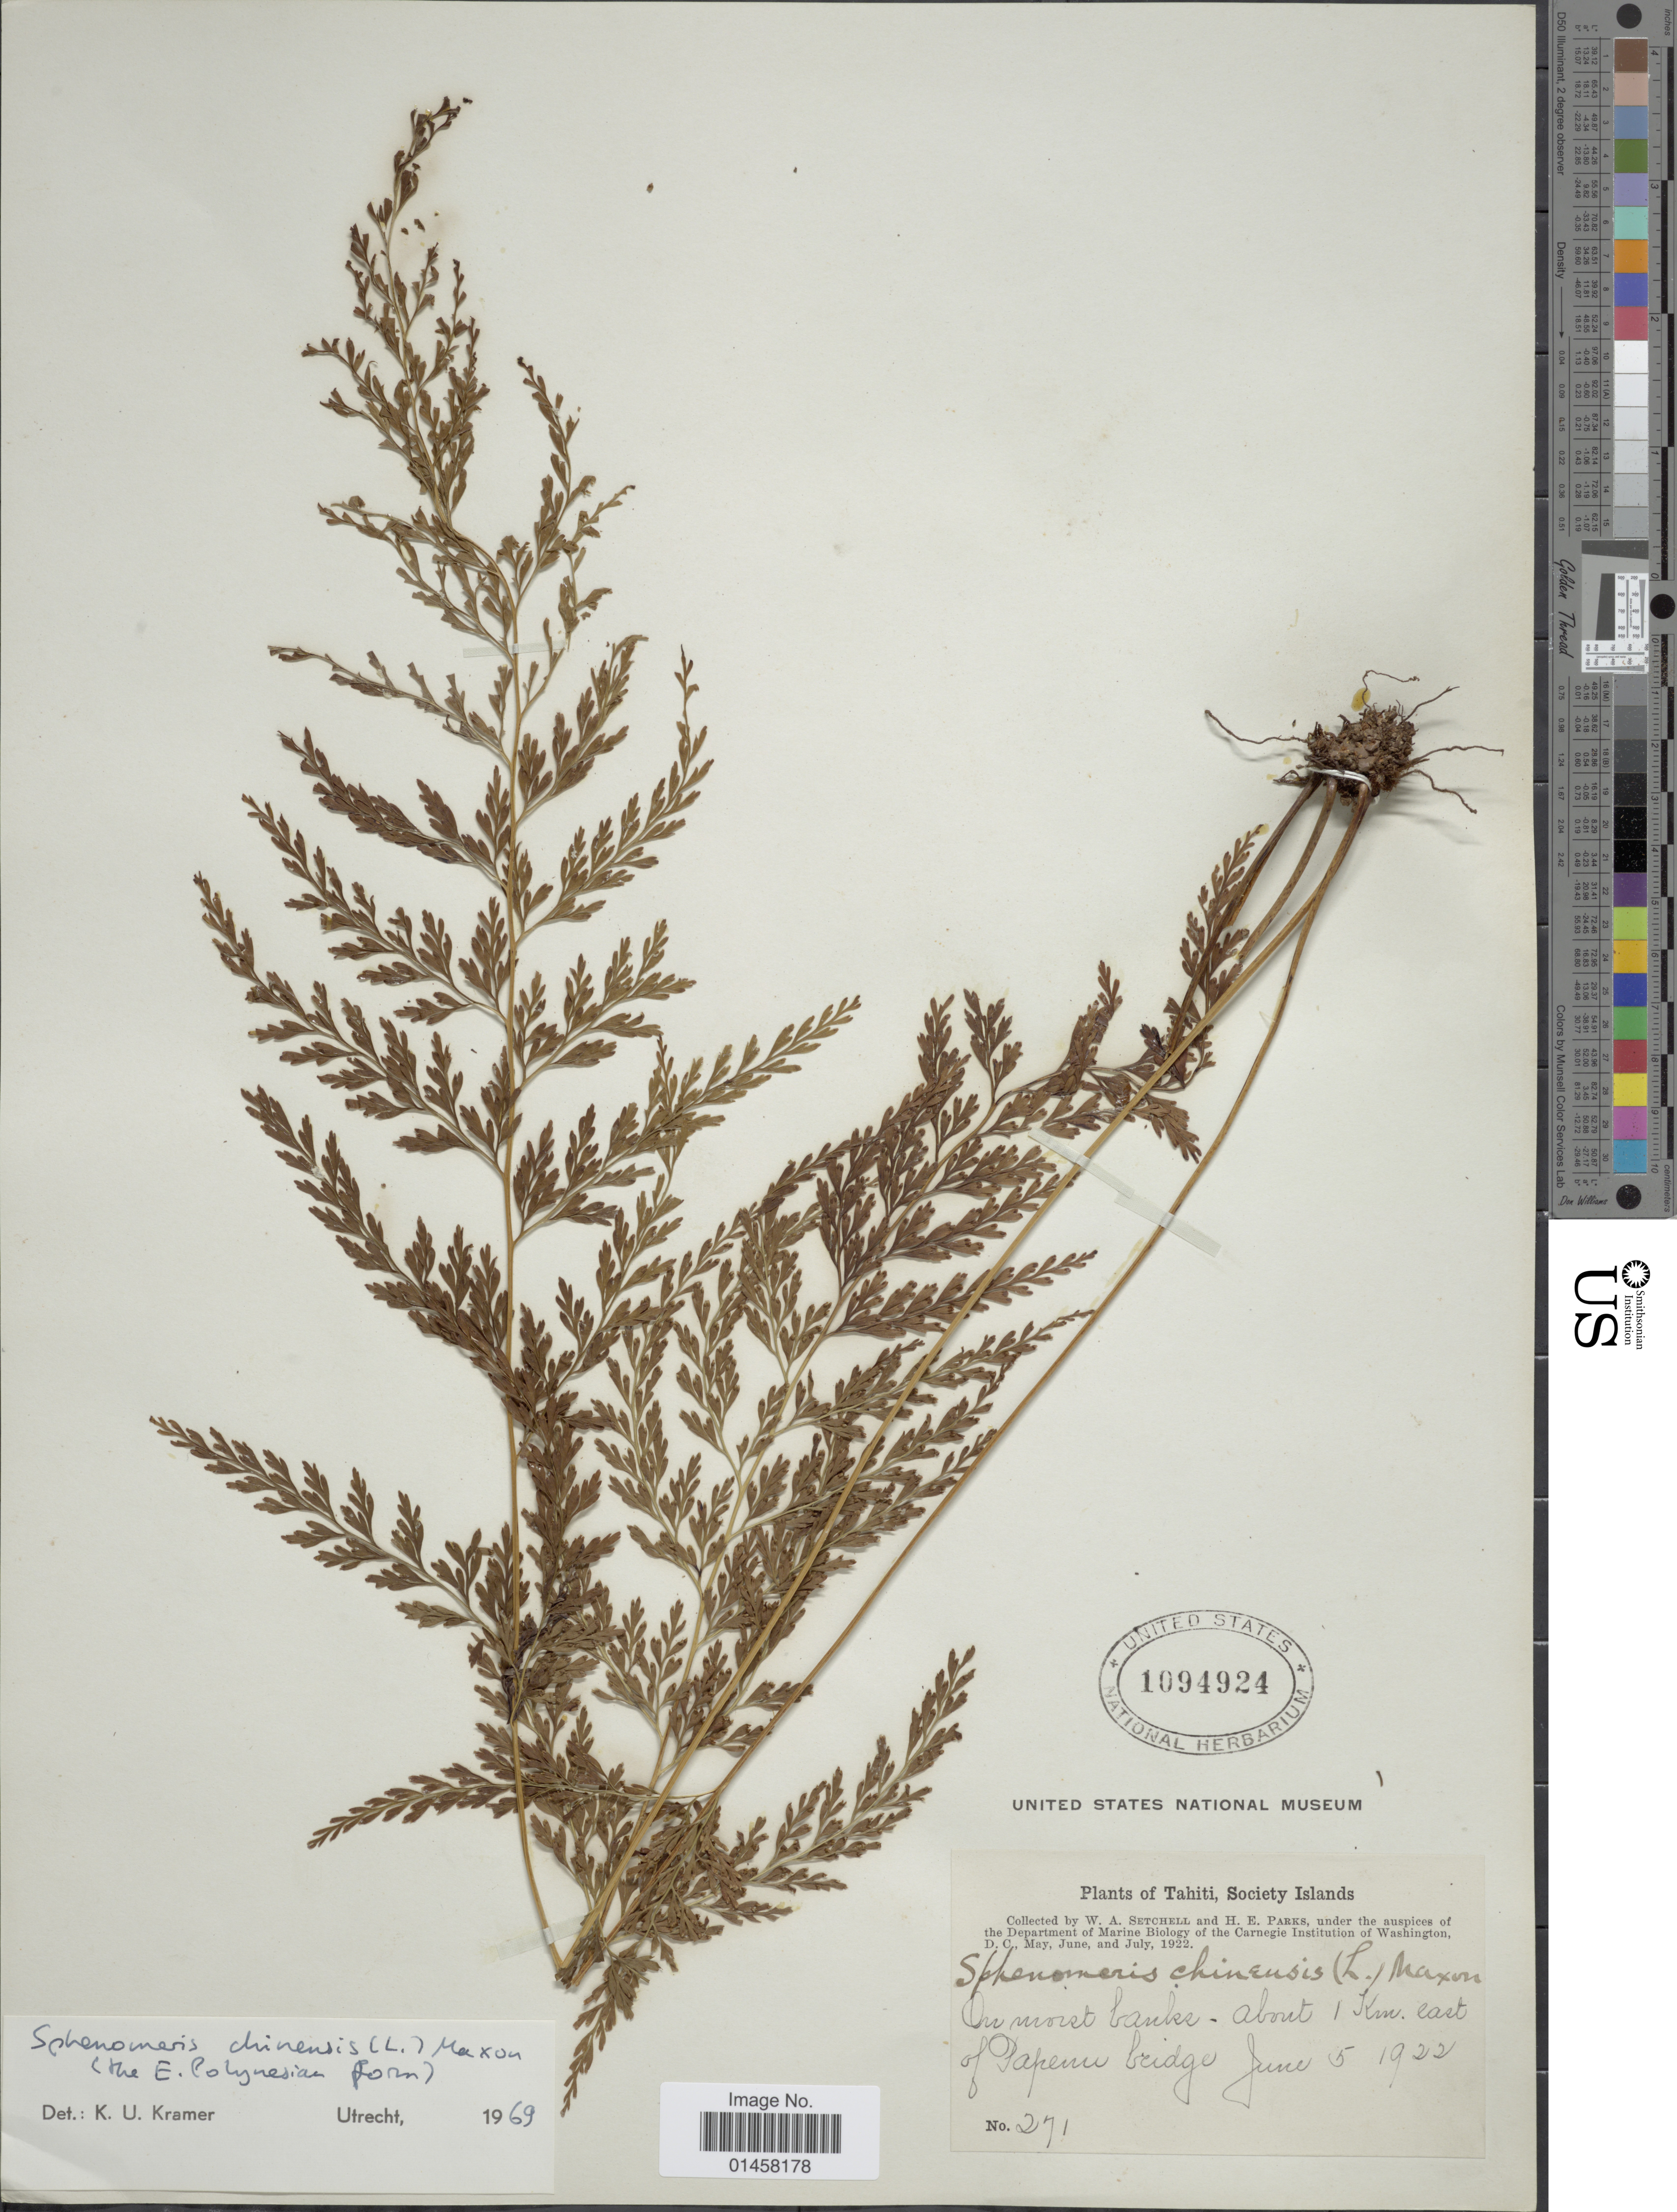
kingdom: Plantae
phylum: Tracheophyta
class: Polypodiopsida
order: Polypodiales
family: Lindsaeaceae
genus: Sphenomeris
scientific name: Sphenomeris chinensis var. chinensis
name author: (L.) Maxon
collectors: W. Setchell & H. E. Parks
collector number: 271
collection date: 1922-06-05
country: French Polynesia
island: Tahiti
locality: Tahiti, Society Islands. On moist banks - about 1 Km. east of Papenu Bridge [interpreted]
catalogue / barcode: US 1094924